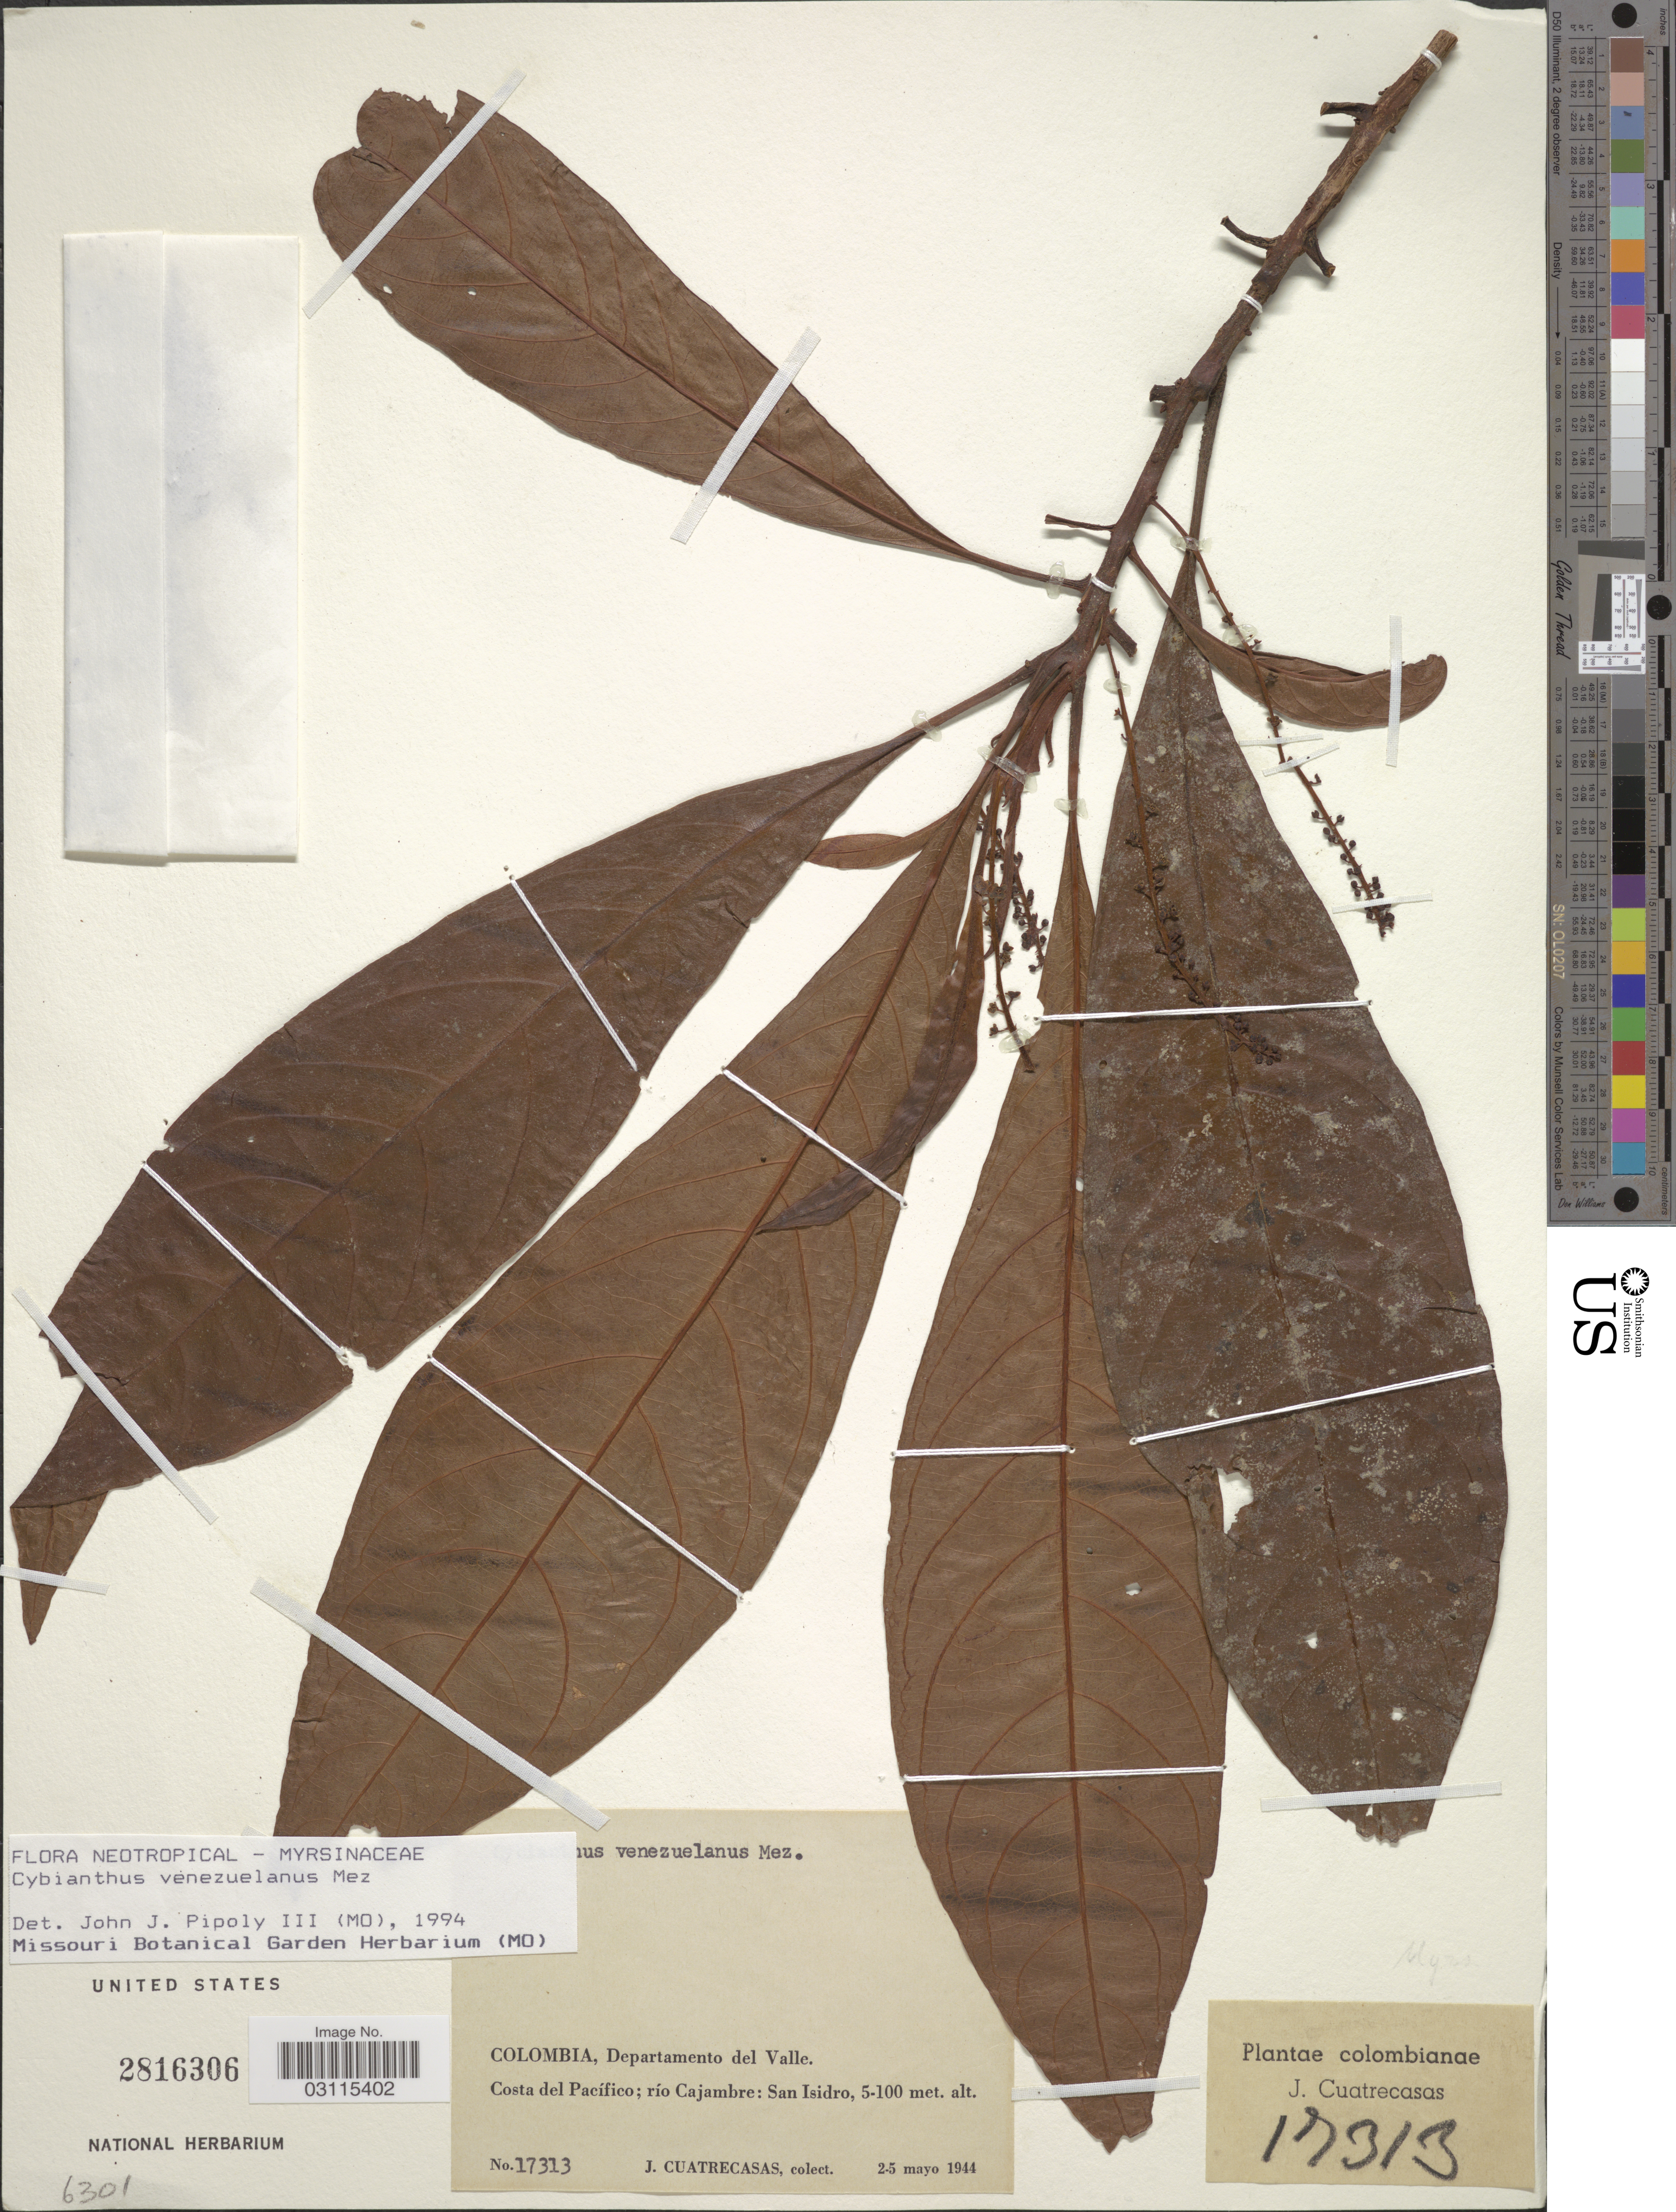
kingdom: Plantae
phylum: Tracheophyta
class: Magnoliopsida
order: Ericales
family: Primulaceae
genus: Cybianthus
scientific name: Cybianthus venezuelanus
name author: Mez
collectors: J. Cuatrecasas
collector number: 17313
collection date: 1944-05-02/1944-05-05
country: Colombia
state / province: Valle del Cauca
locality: Departamento del Valle. Costa del Pacífico; río Cajambre: San Isidro.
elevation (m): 5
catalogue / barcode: US 2816306